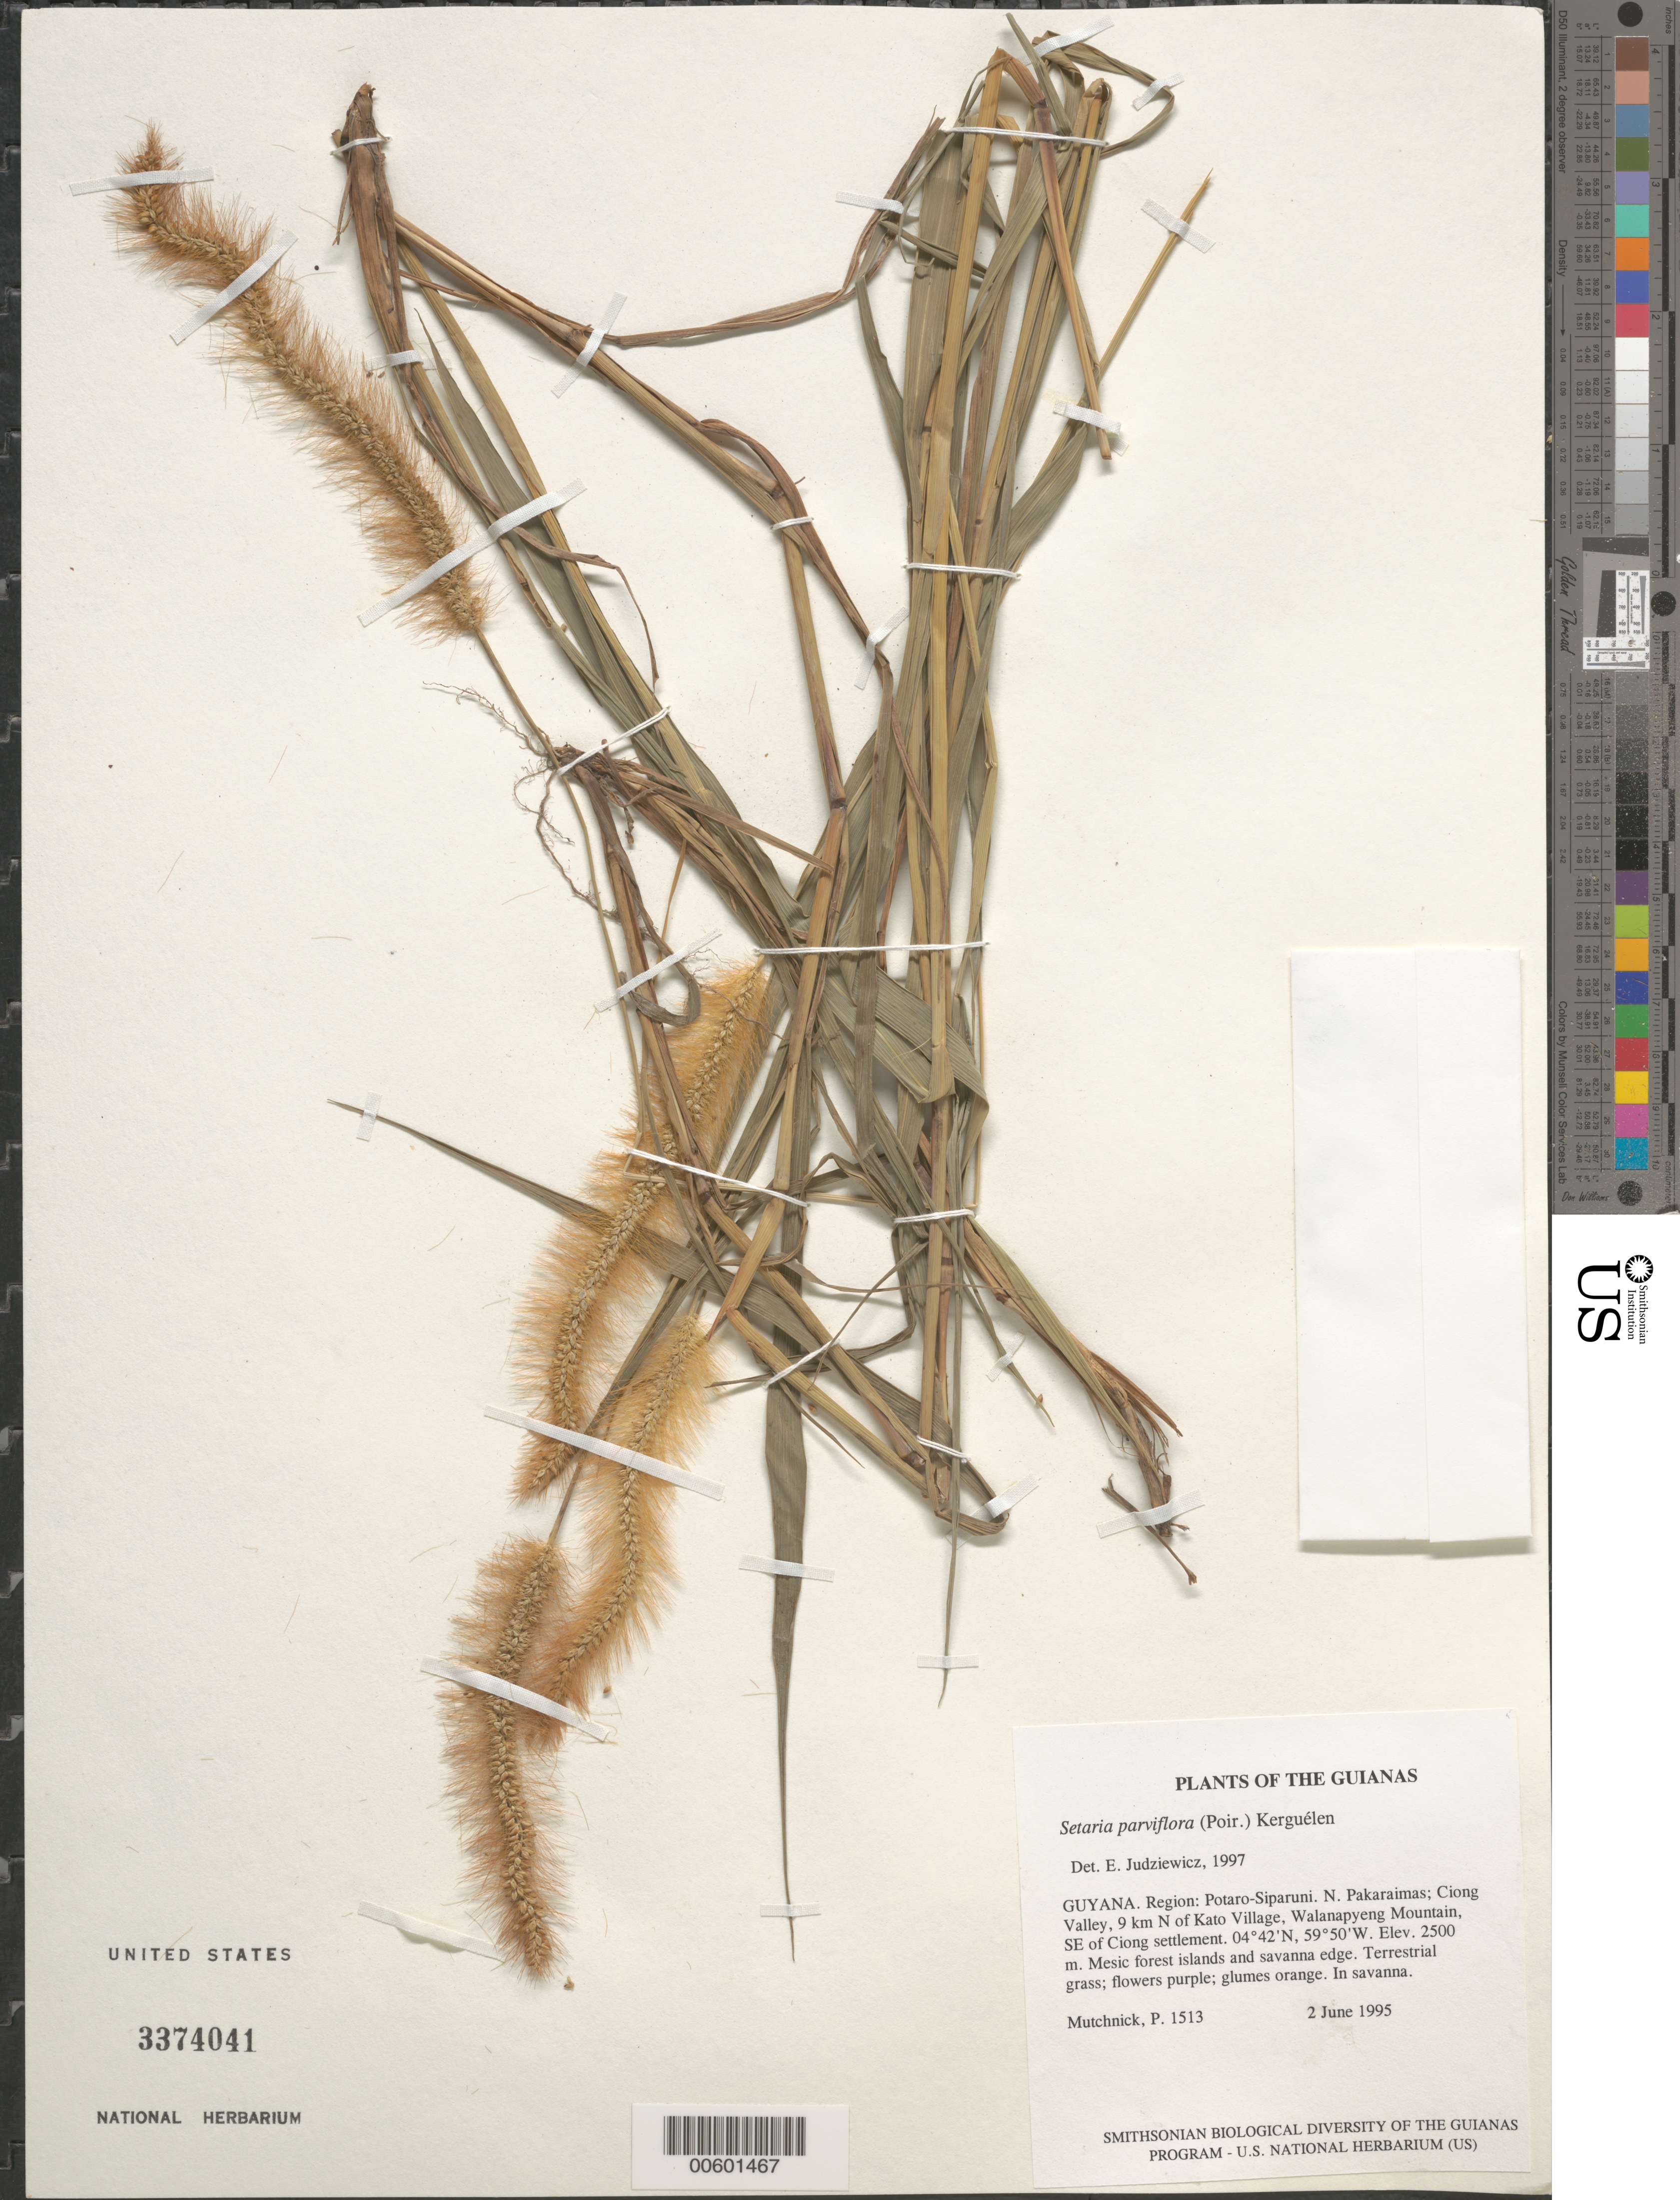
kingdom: Plantae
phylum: Tracheophyta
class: Liliopsida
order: Poales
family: Poaceae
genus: Setaria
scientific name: Setaria parviflora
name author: (Poir.) Kerguélen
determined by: Delprete, P. G., Herb. de Guyane Cay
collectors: P. Mutchnick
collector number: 1513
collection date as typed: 2 June 1995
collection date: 1995-06-02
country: Guyana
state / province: Potaro-Siparuni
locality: N. Pakaraimas; Ciong Valley, 9 km N of Kato Village, Walanapyeng Mountain, SE of Ciong settlement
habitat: Mesic forest islands and savanna edge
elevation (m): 2500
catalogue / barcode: US 3374041